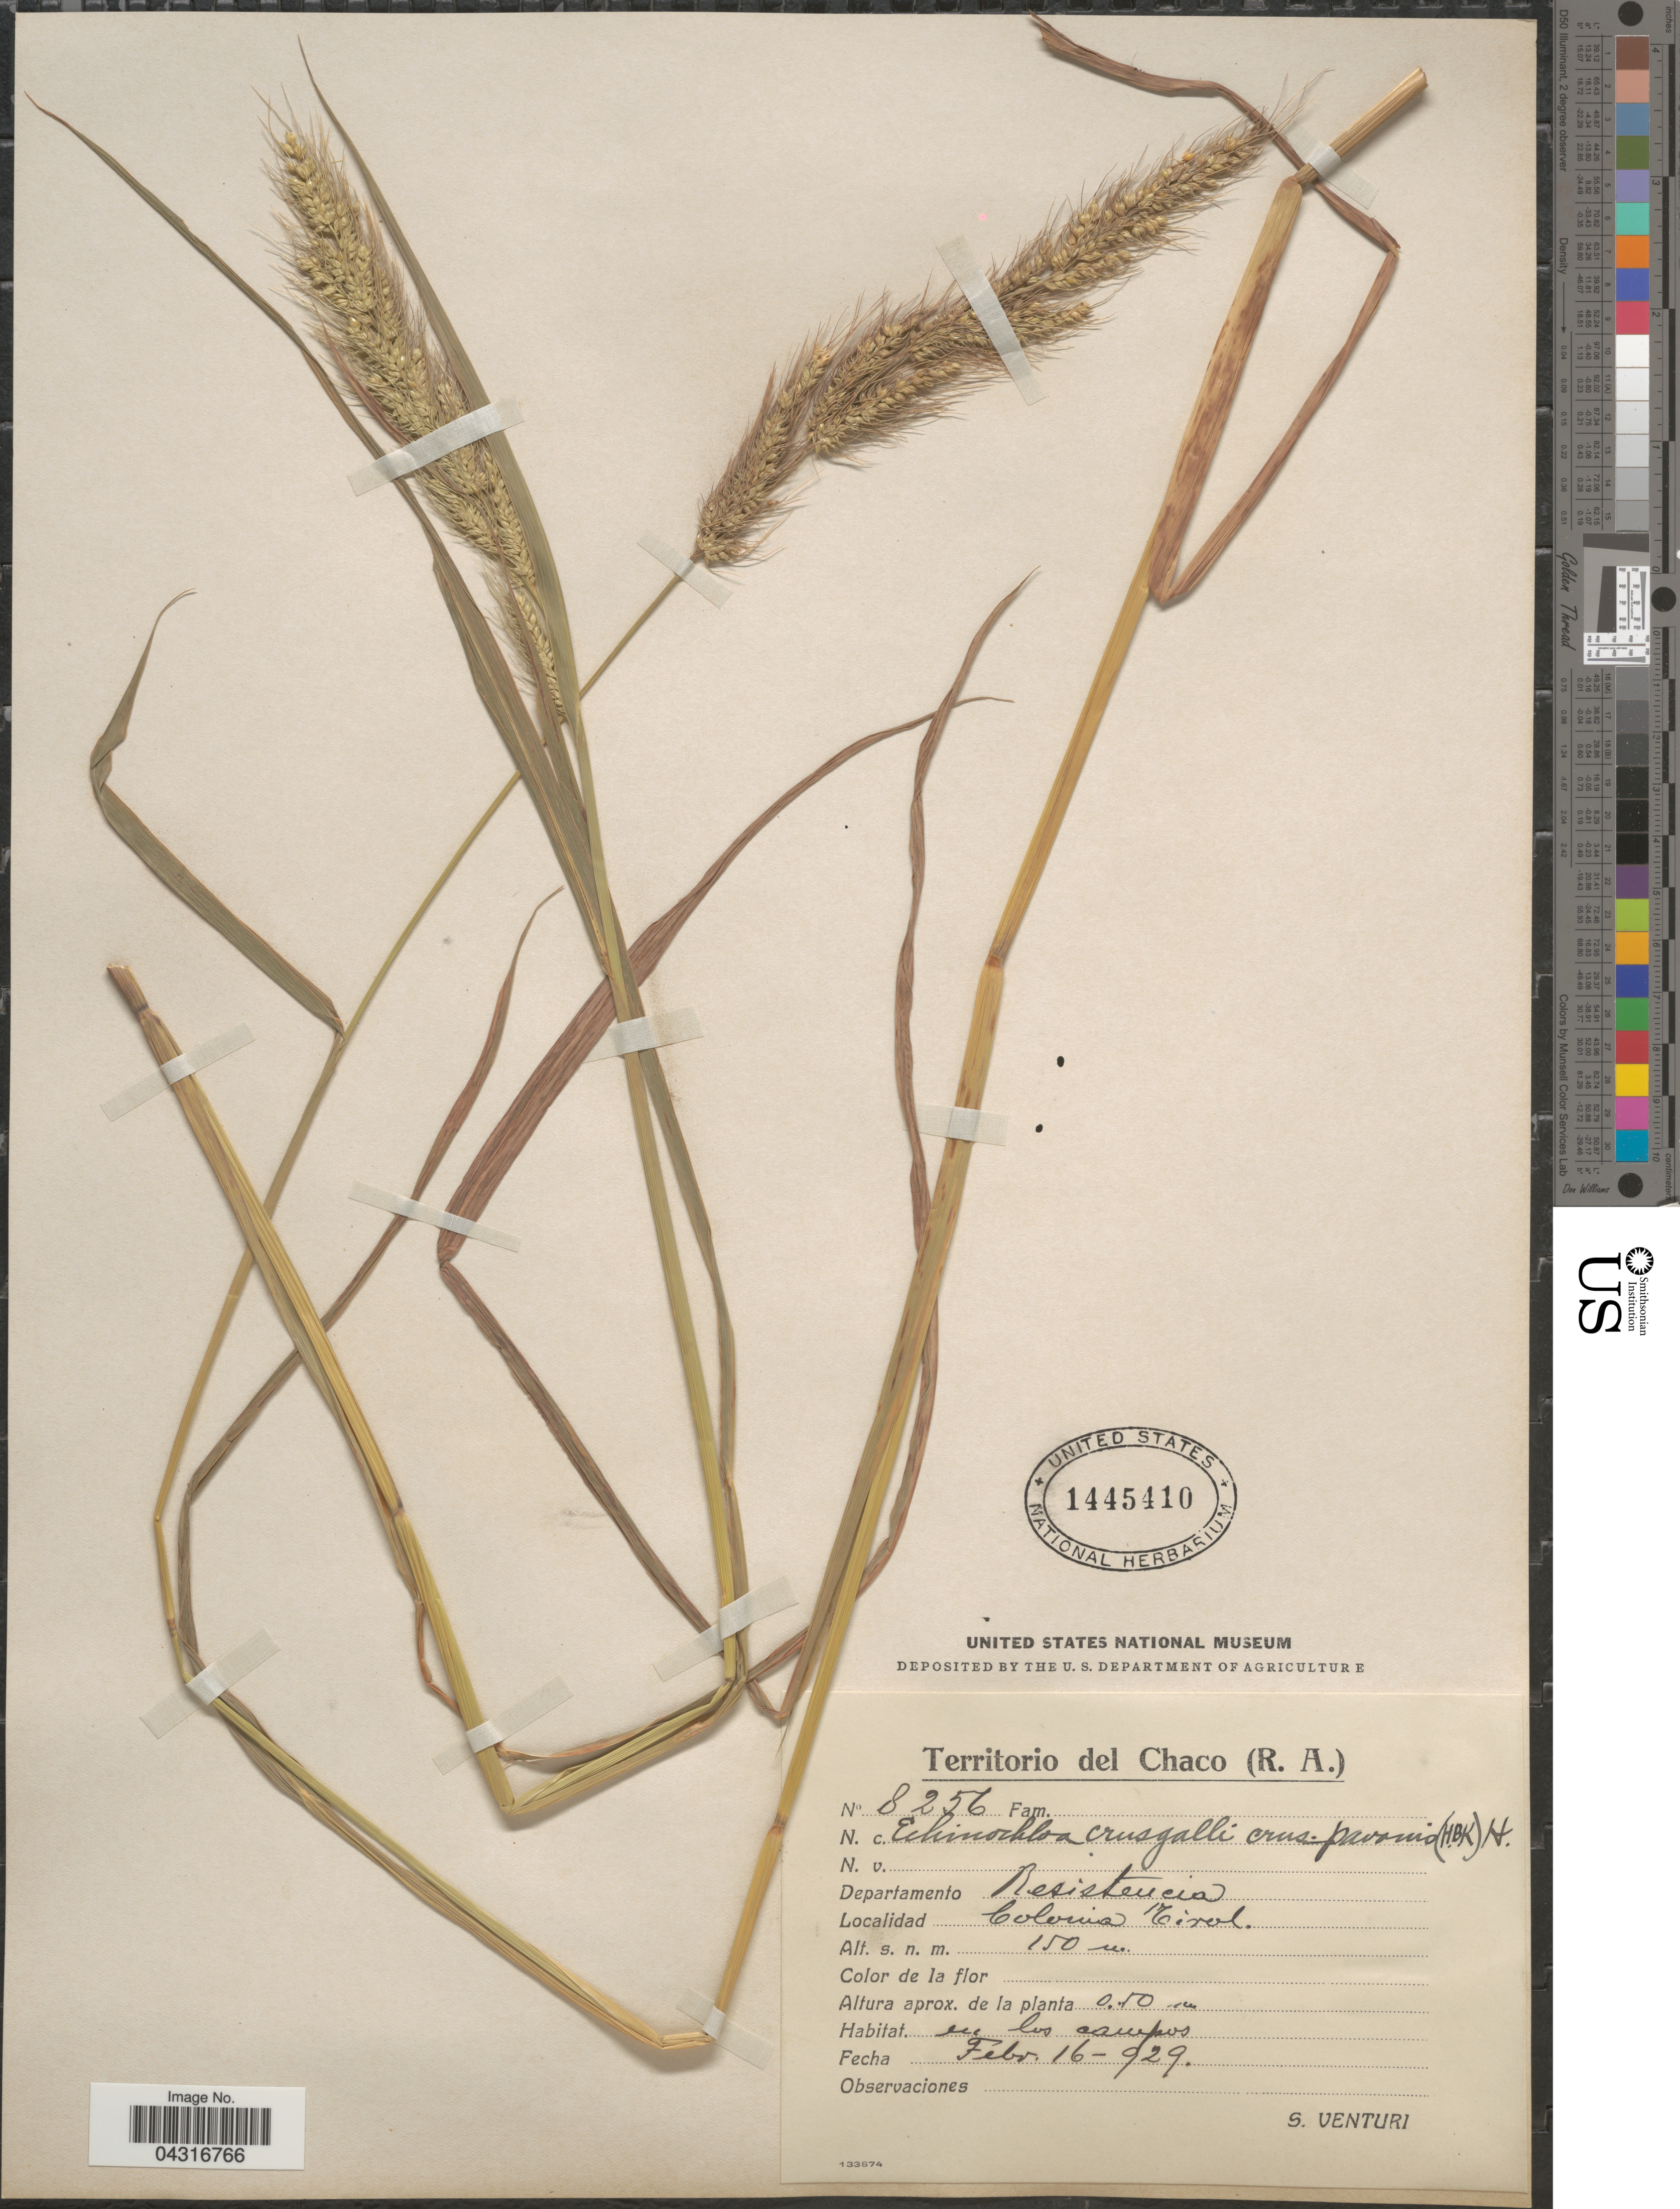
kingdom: Plantae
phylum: Tracheophyta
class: Liliopsida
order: Poales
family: Poaceae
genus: Echinochloa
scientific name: Echinochloa crus-pavonis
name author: (Kunth) Schult.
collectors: S. Venturi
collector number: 8256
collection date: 1929-02-16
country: Argentina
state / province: Chaco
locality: Departamento Resistencia. Colonia Tirol.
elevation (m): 150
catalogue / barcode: US 1445410